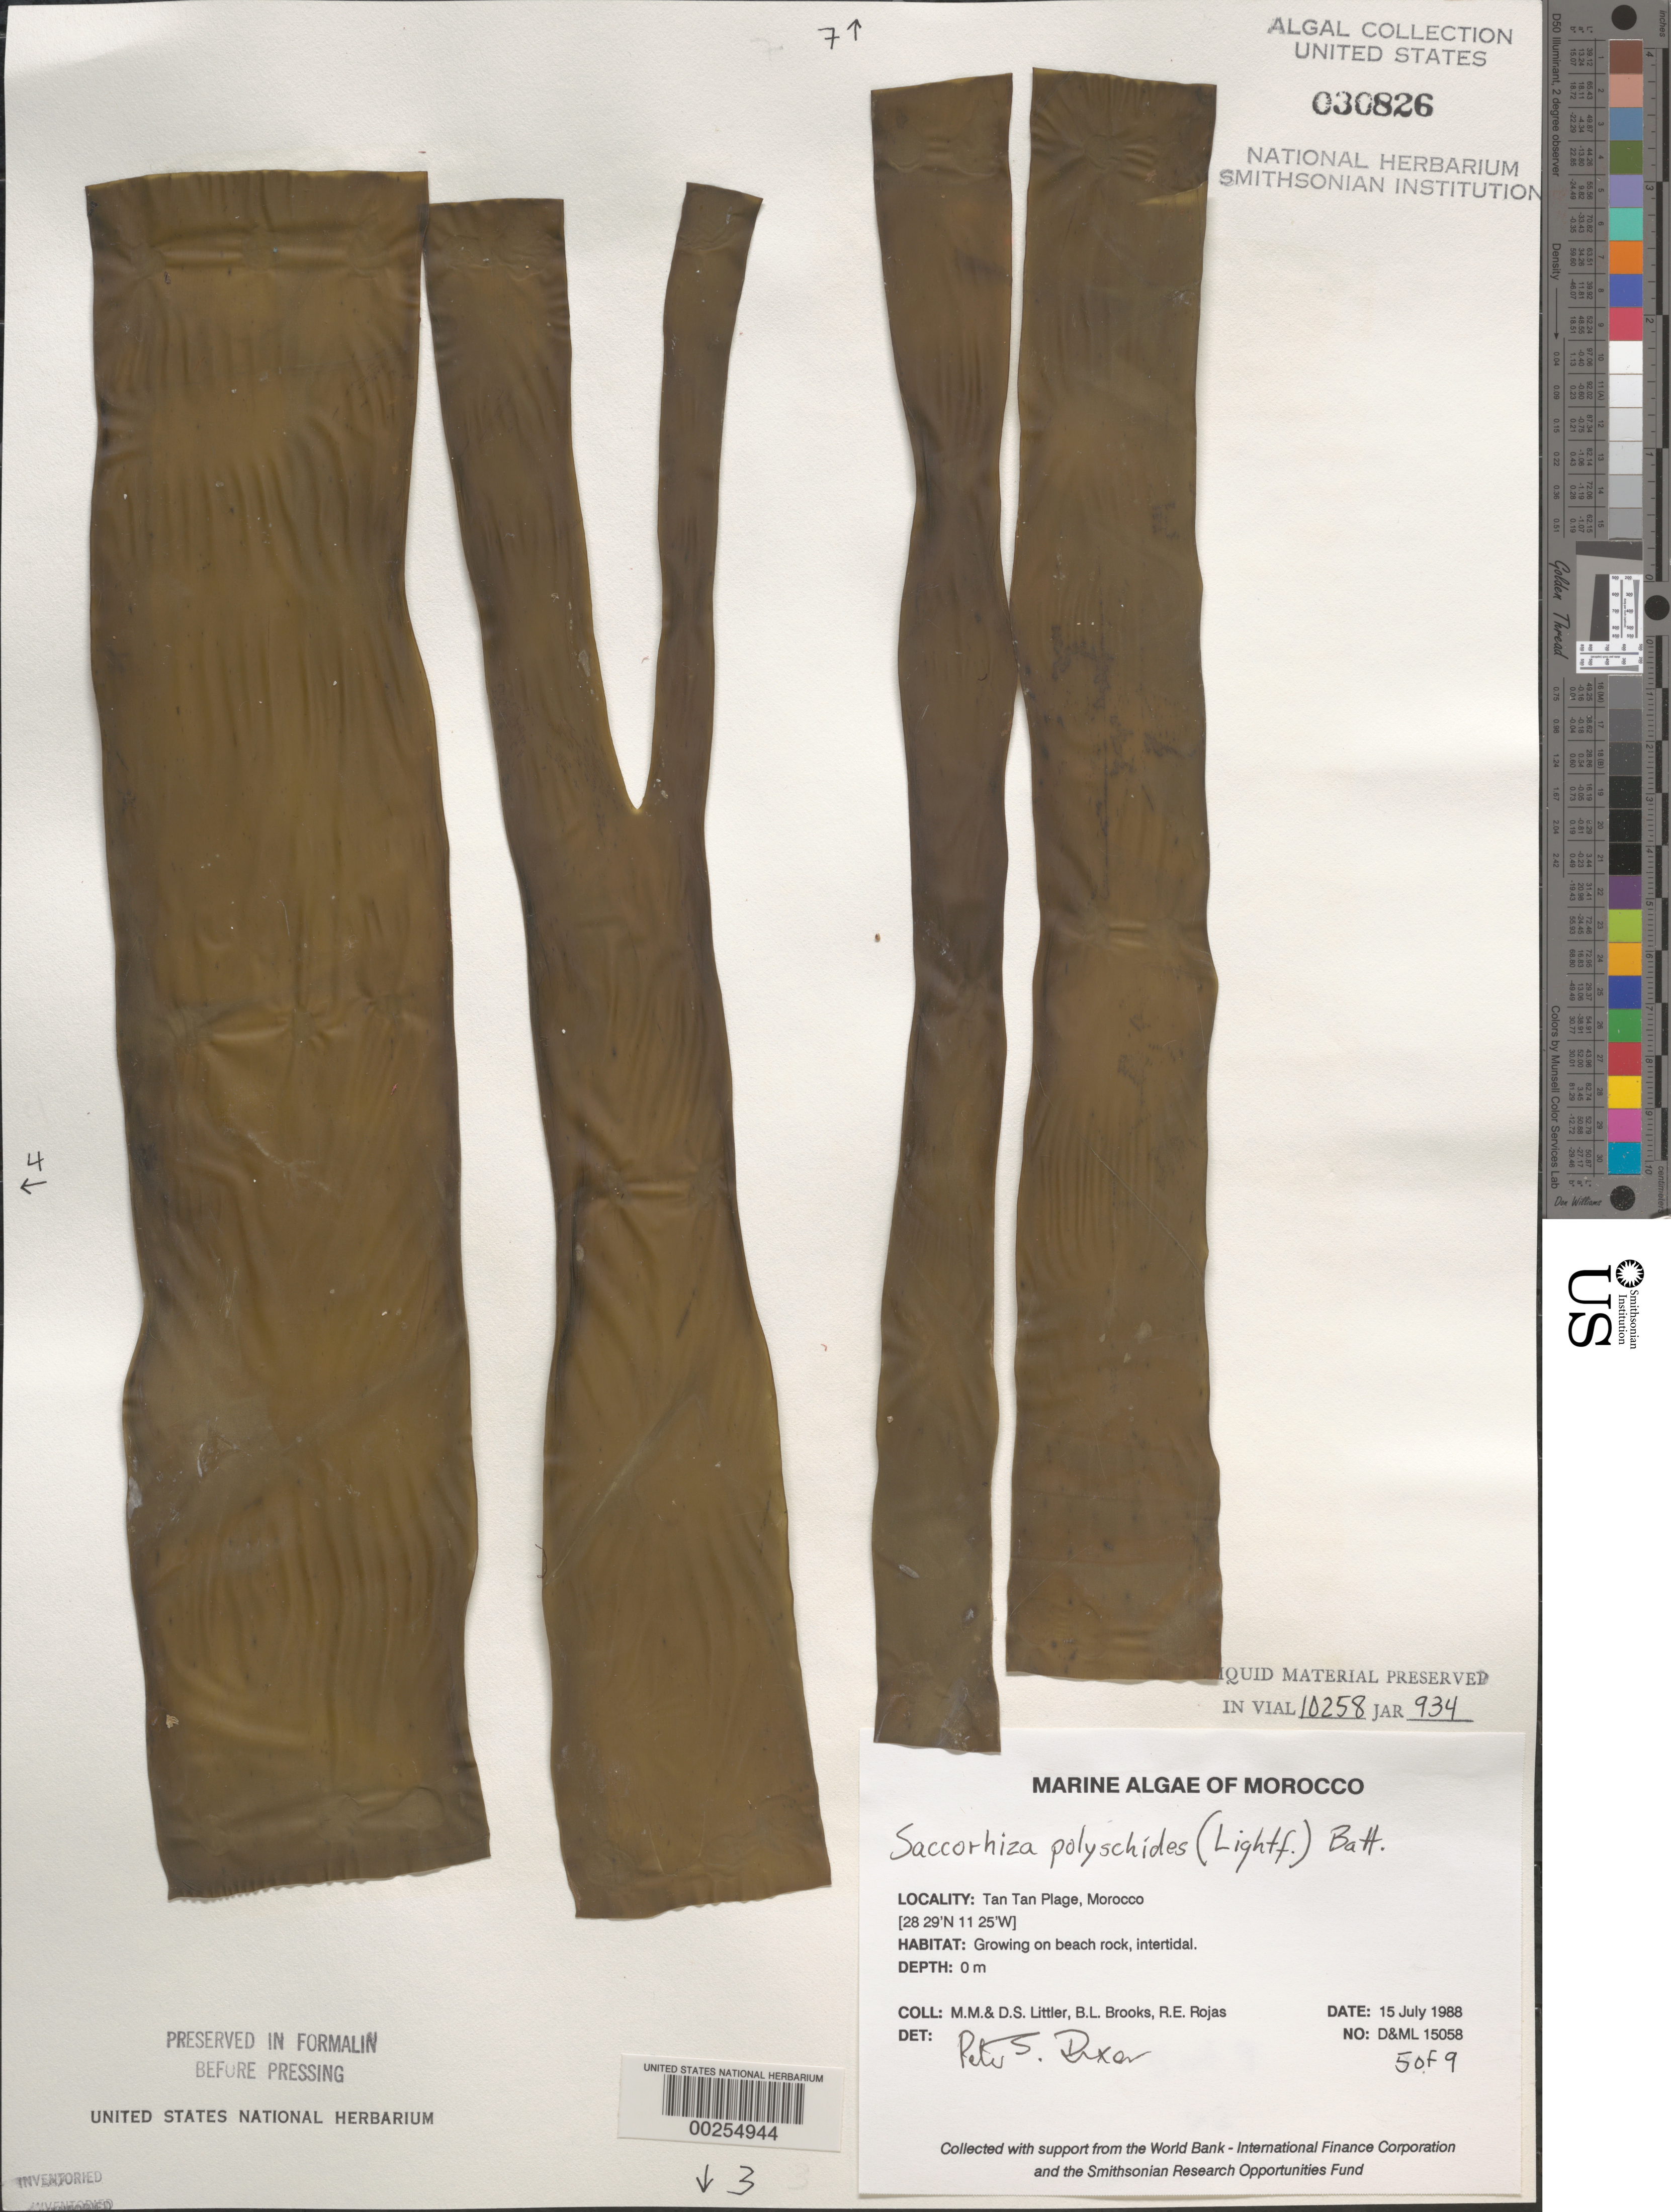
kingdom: Chromista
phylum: Foraminifera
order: Astrorhizida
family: Hyperamminidae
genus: Saccorhiza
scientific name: Saccorhiza polyschides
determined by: Dixon, P. S.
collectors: M. M. Littler, D. S. Littler, B. Brooks & R. Rojas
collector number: D&ML 15058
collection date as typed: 15 Jul 1988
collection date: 1988-07-15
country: Morocco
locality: Tan Tan Plage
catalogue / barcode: US 30826